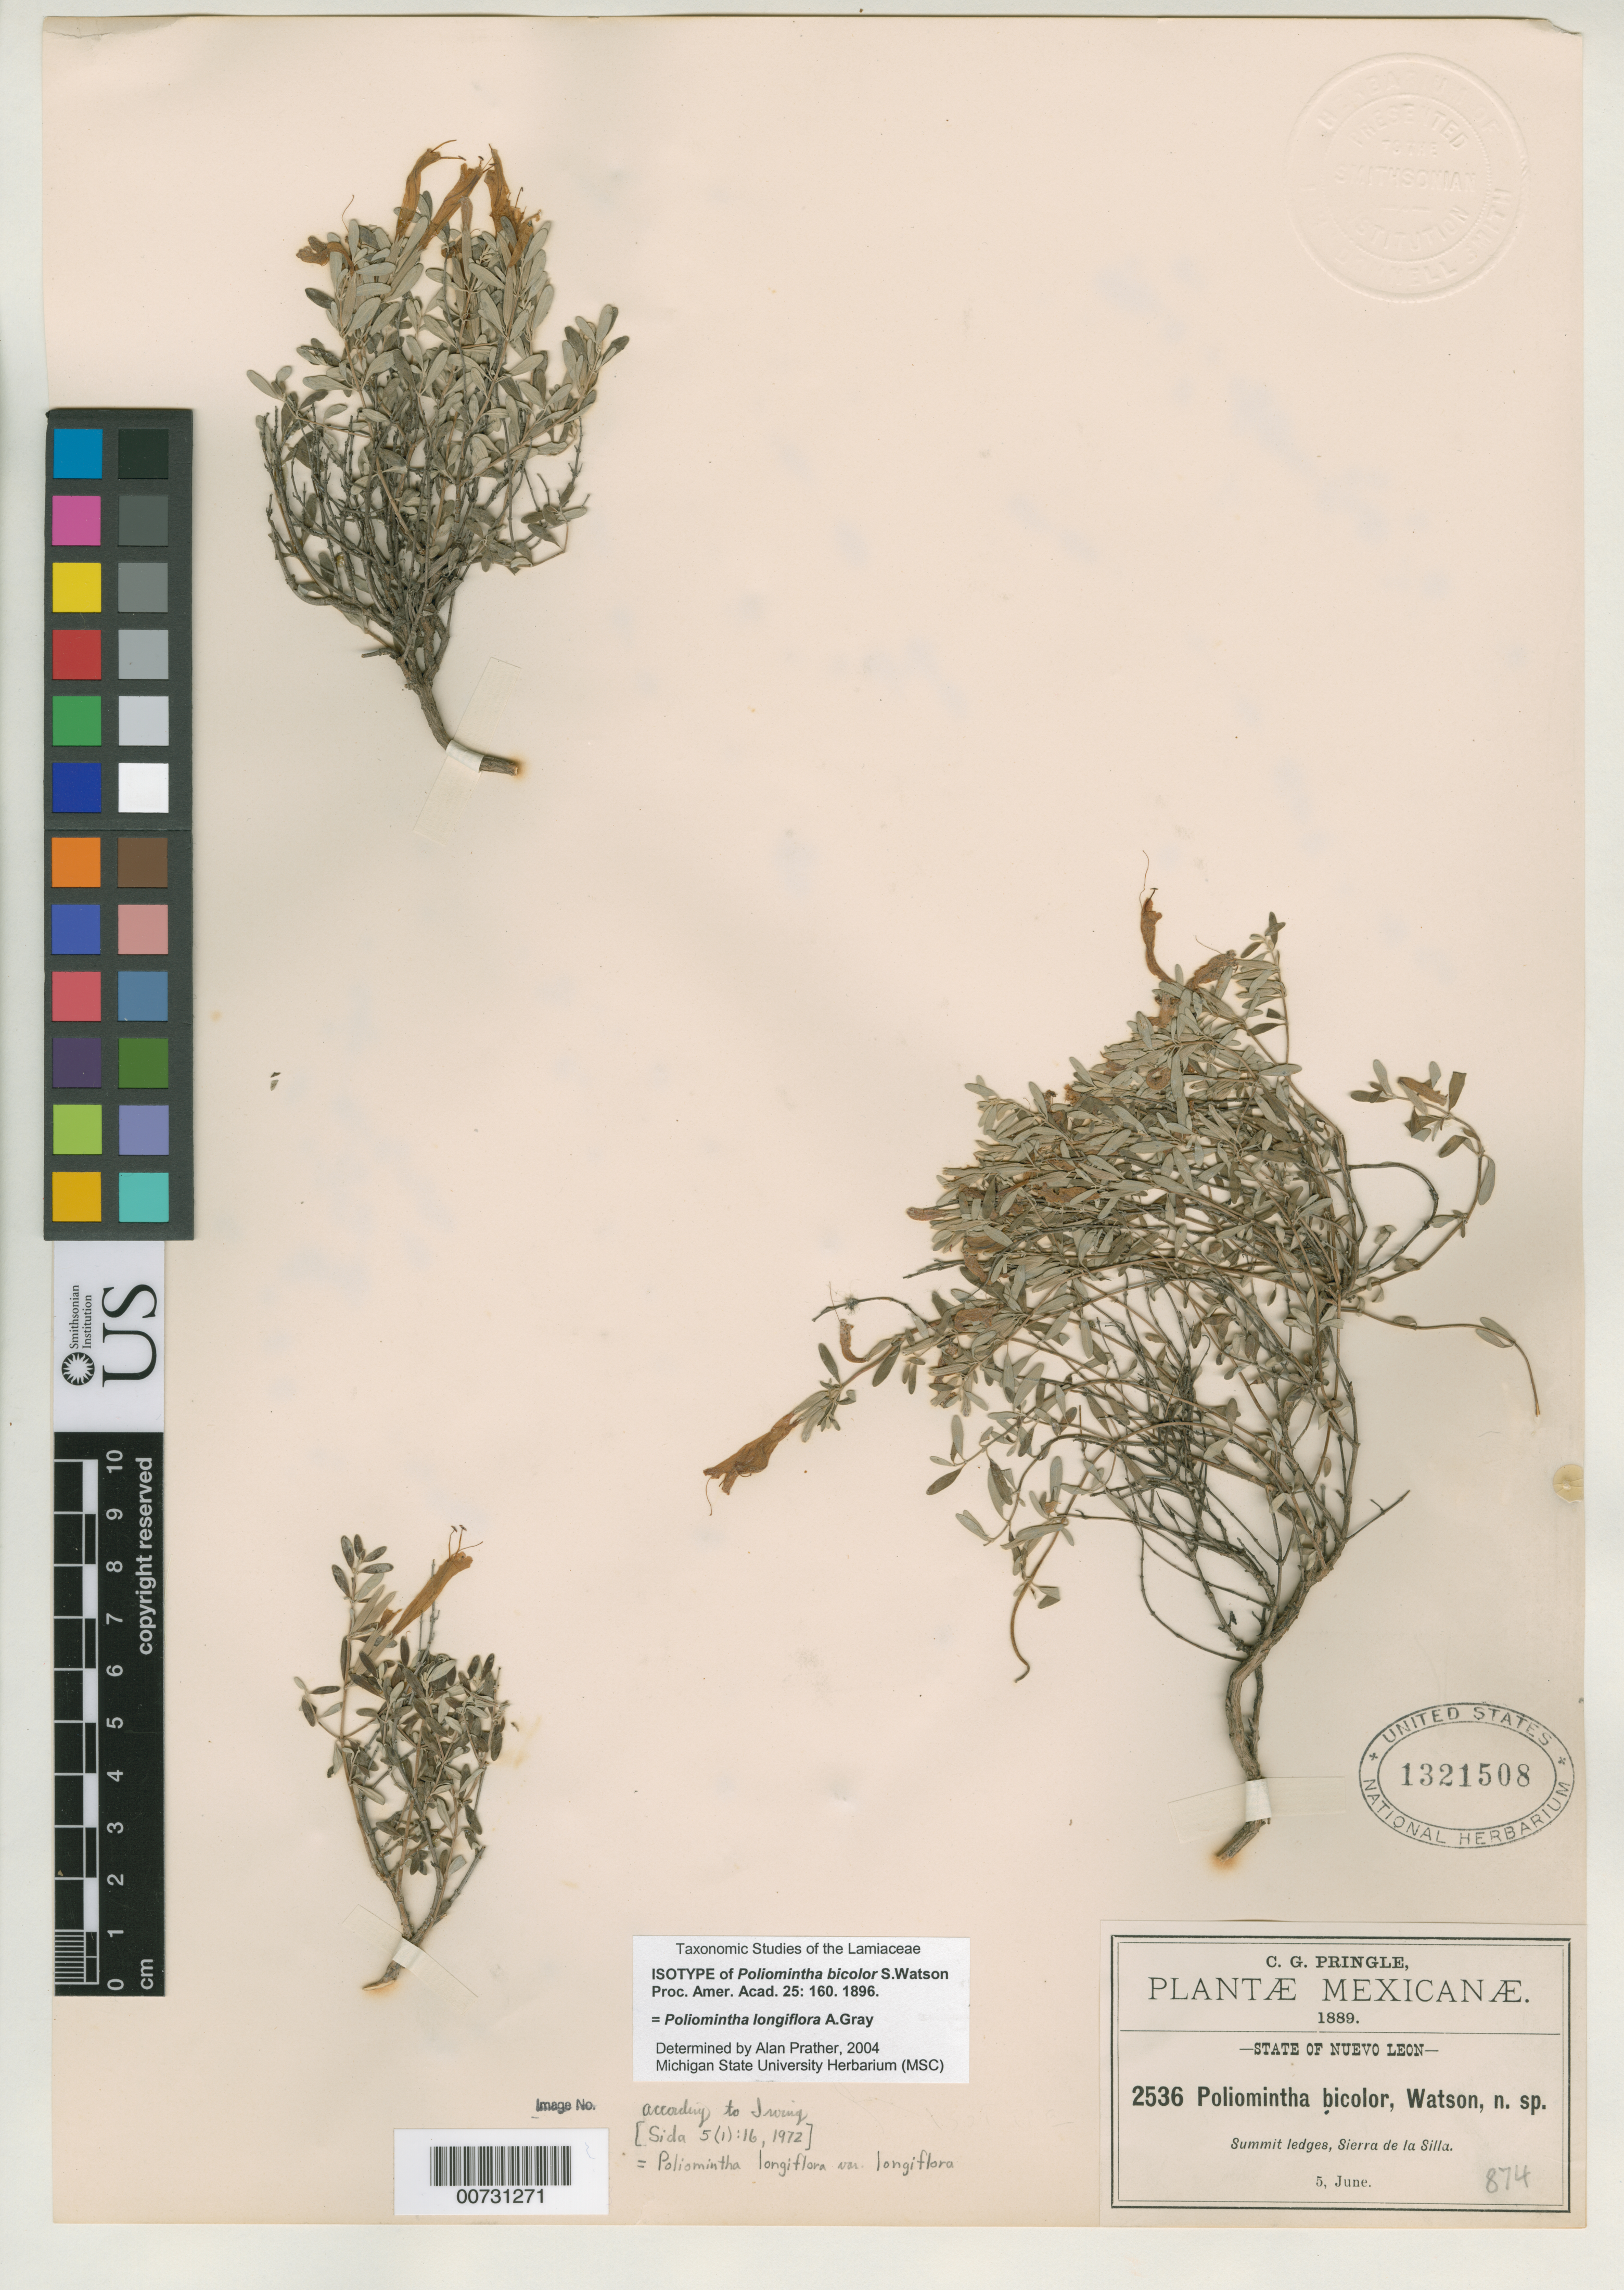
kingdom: Plantae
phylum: Tracheophyta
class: Magnoliopsida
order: Lamiales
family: Lamiaceae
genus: Poliomintha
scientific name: Poliomintha bicolor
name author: S. Watson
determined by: Prather, L. A.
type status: Isotype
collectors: C. G. Pringle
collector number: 2536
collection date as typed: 05 Jun 1889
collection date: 1889-06-05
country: Mexico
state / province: Nuevo León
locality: Summit ledges, Sierra de la Silla.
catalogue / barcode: US 1321508